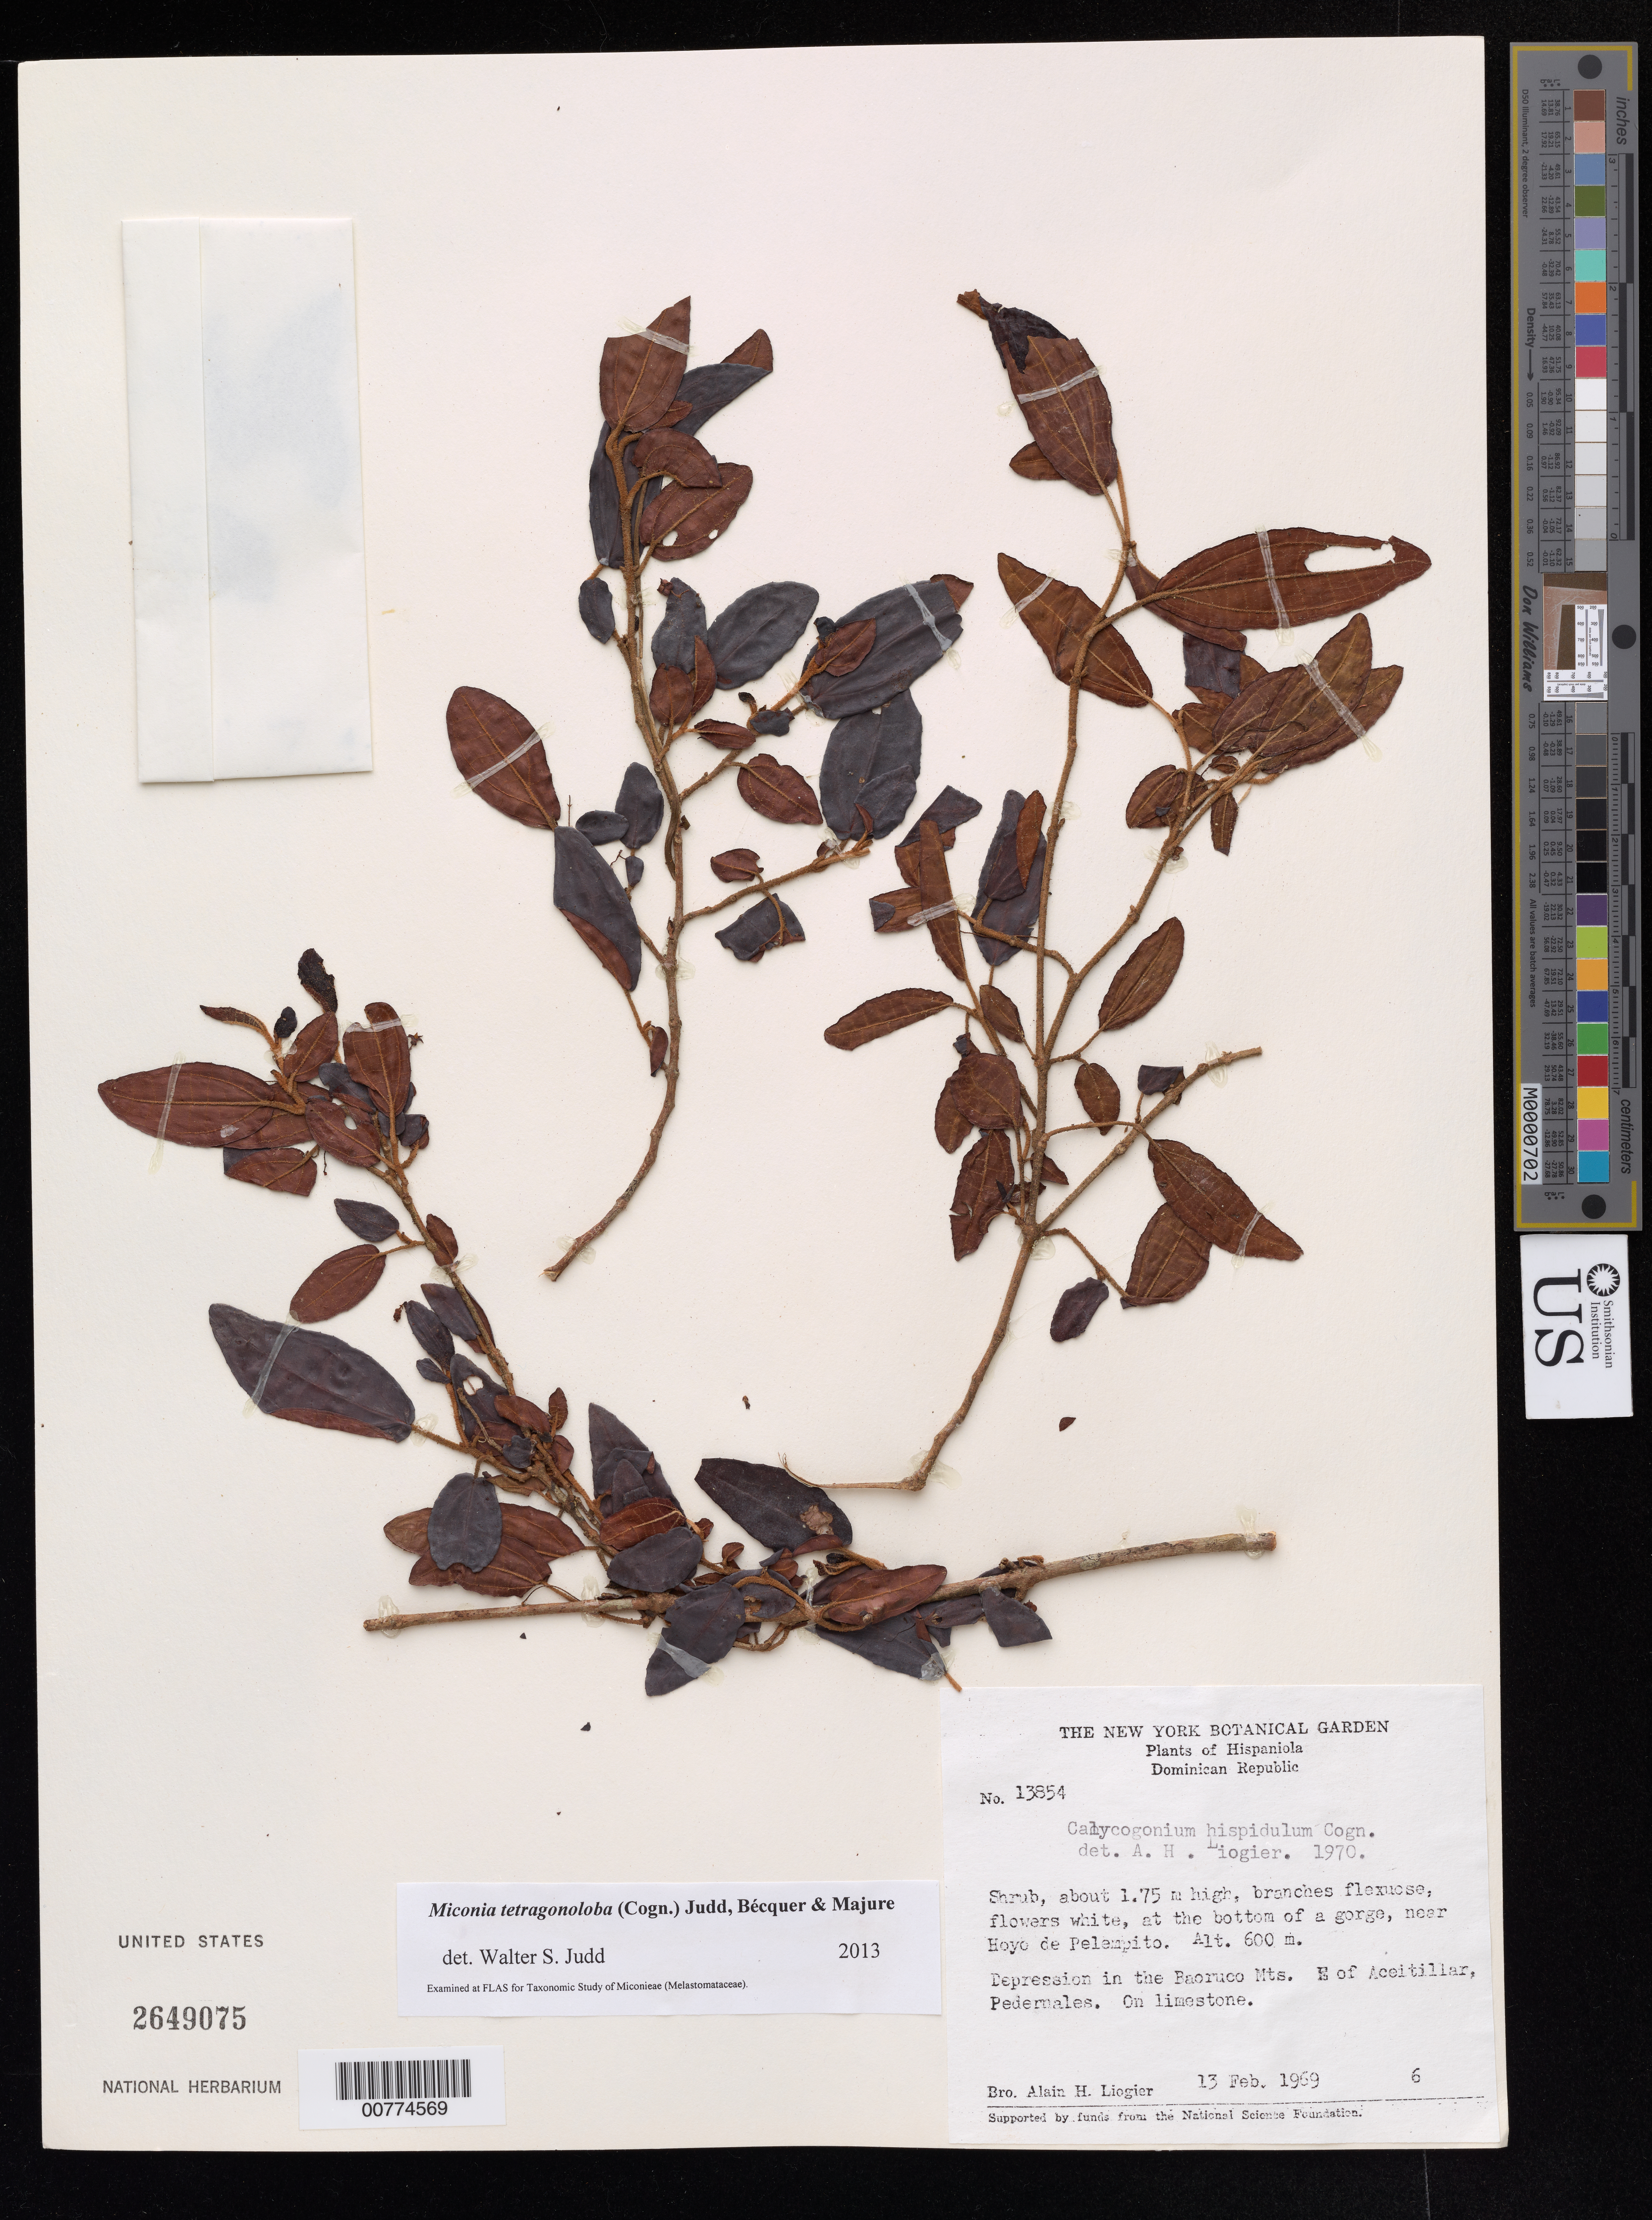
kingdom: Plantae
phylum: Tracheophyta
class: Magnoliopsida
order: Myrtales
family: Melastomataceae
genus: Miconia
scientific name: Miconia tetragonoloba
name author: (Cogn.) Judd et al.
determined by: Judd, Walter S.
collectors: A. H. Liogier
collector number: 13854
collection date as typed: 13 Feb 1969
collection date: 1969-02-13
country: Dominican Republic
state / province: Pedernales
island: Hispaniola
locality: E of Aceitillar, depresion in the Baoruco Mts., near Hoyo de Pelempito.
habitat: At the bottom of a gorge, on limestone.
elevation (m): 600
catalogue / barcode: US 2649075